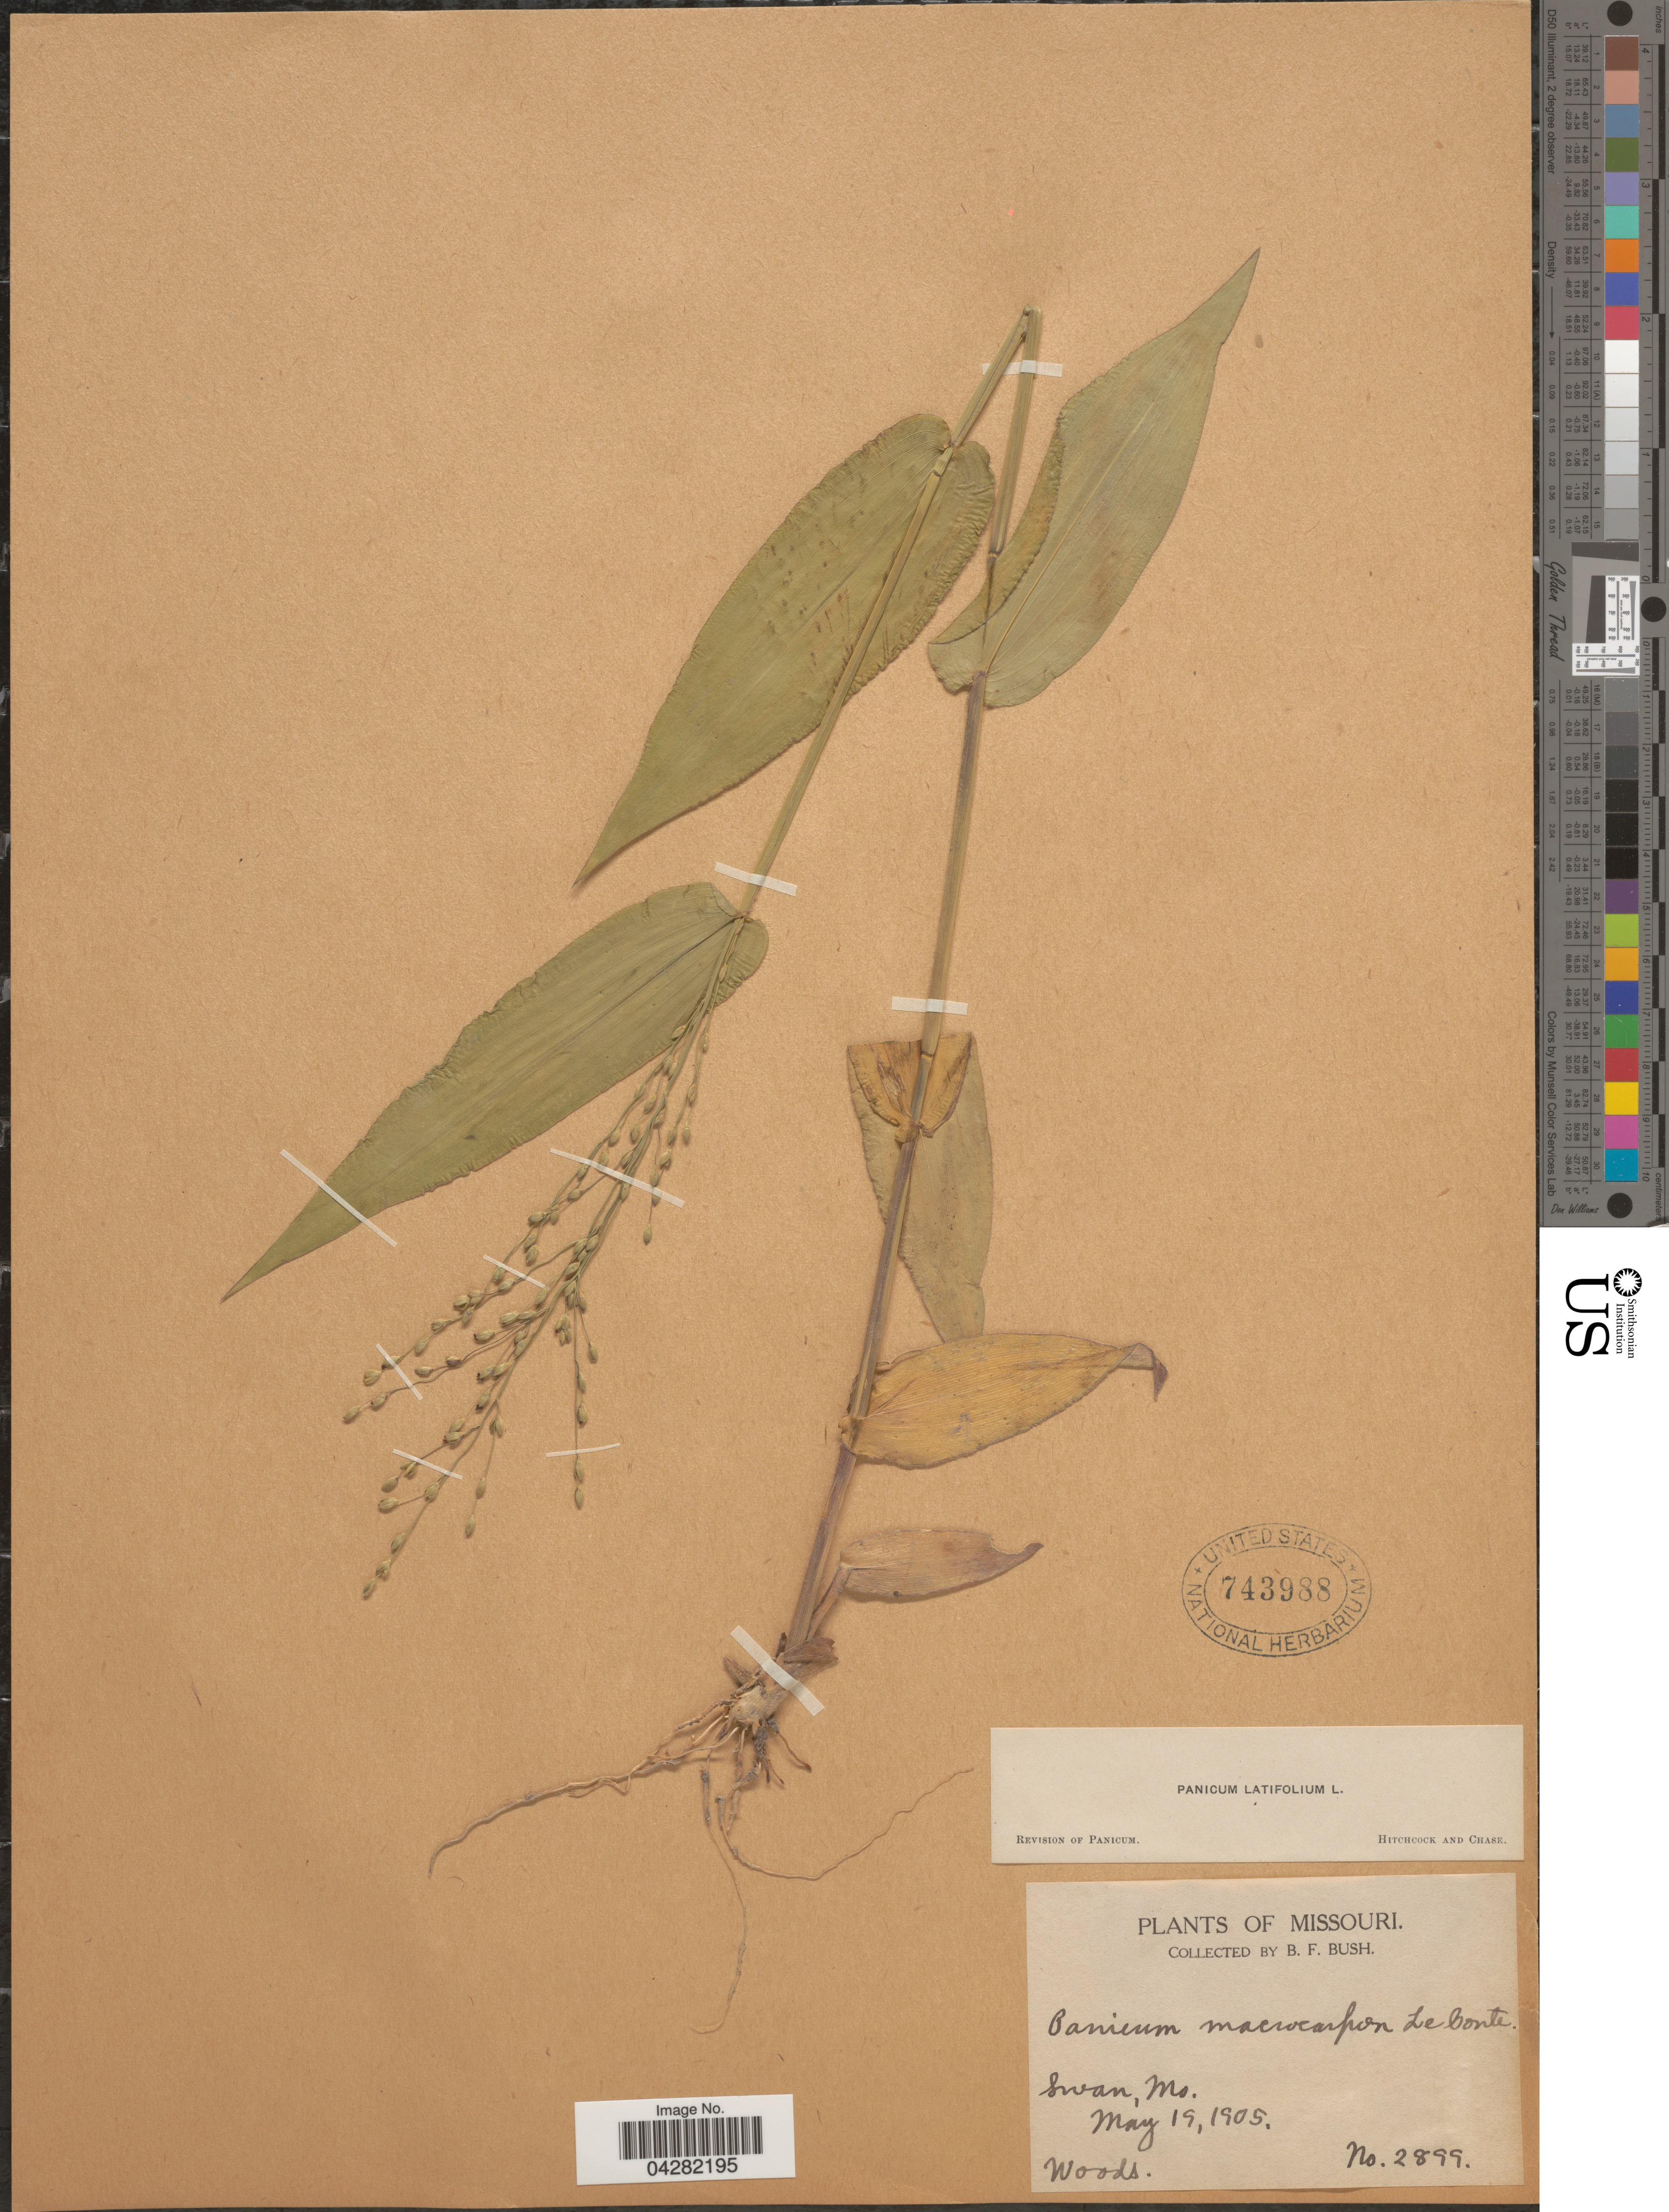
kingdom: Plantae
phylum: Tracheophyta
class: Liliopsida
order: Poales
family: Poaceae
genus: Dichanthelium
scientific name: Dichanthelium latifolium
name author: (L.) Harvill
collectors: B. F. Bush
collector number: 2899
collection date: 1905-05-19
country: United States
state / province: Missouri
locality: Swan.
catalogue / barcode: US 743988